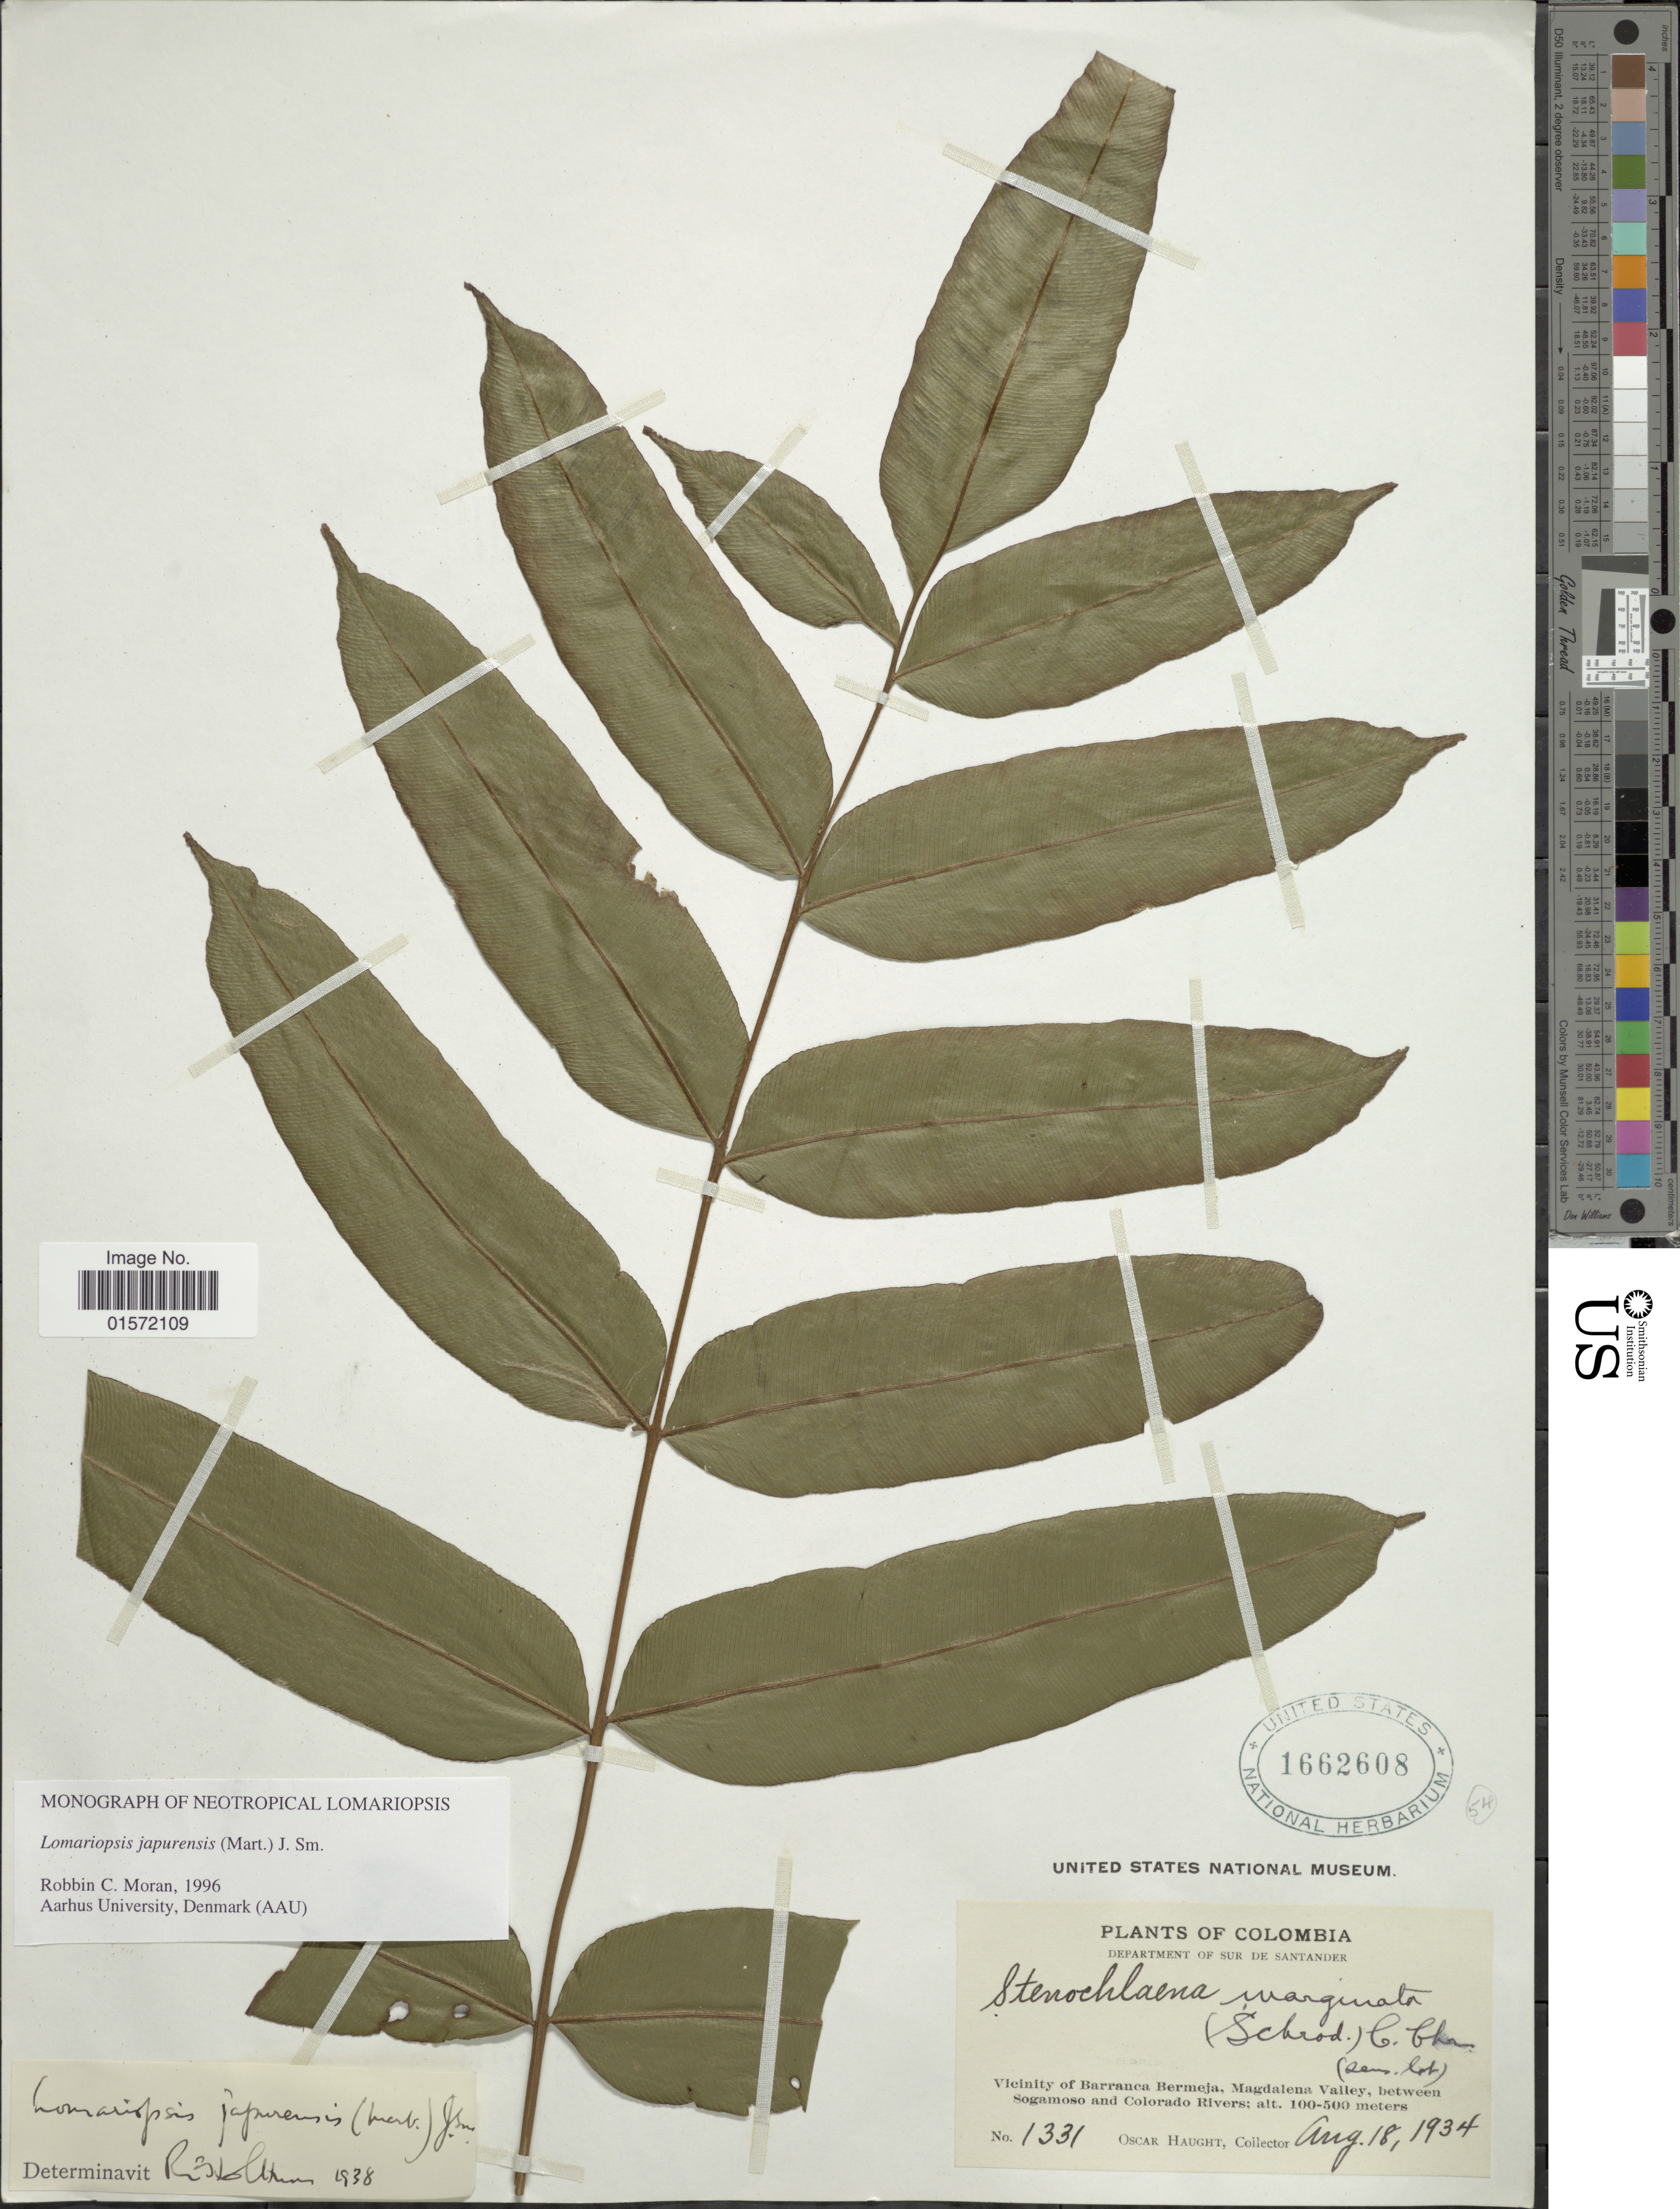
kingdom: Plantae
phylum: Tracheophyta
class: Polypodiopsida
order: Polypodiales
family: Lomariopsidaceae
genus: Lomariopsis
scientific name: Lomariopsis japurensis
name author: (Mart.) J. Sm.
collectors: O. L. Haught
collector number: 1331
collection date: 1934-08-18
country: Colombia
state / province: Santander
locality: Department of Sur de Santander, Vicinity of Barranca Bermeja, Magdalena Valley, between Sogamoso and Colorado Rivers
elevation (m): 100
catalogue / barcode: US 1662608